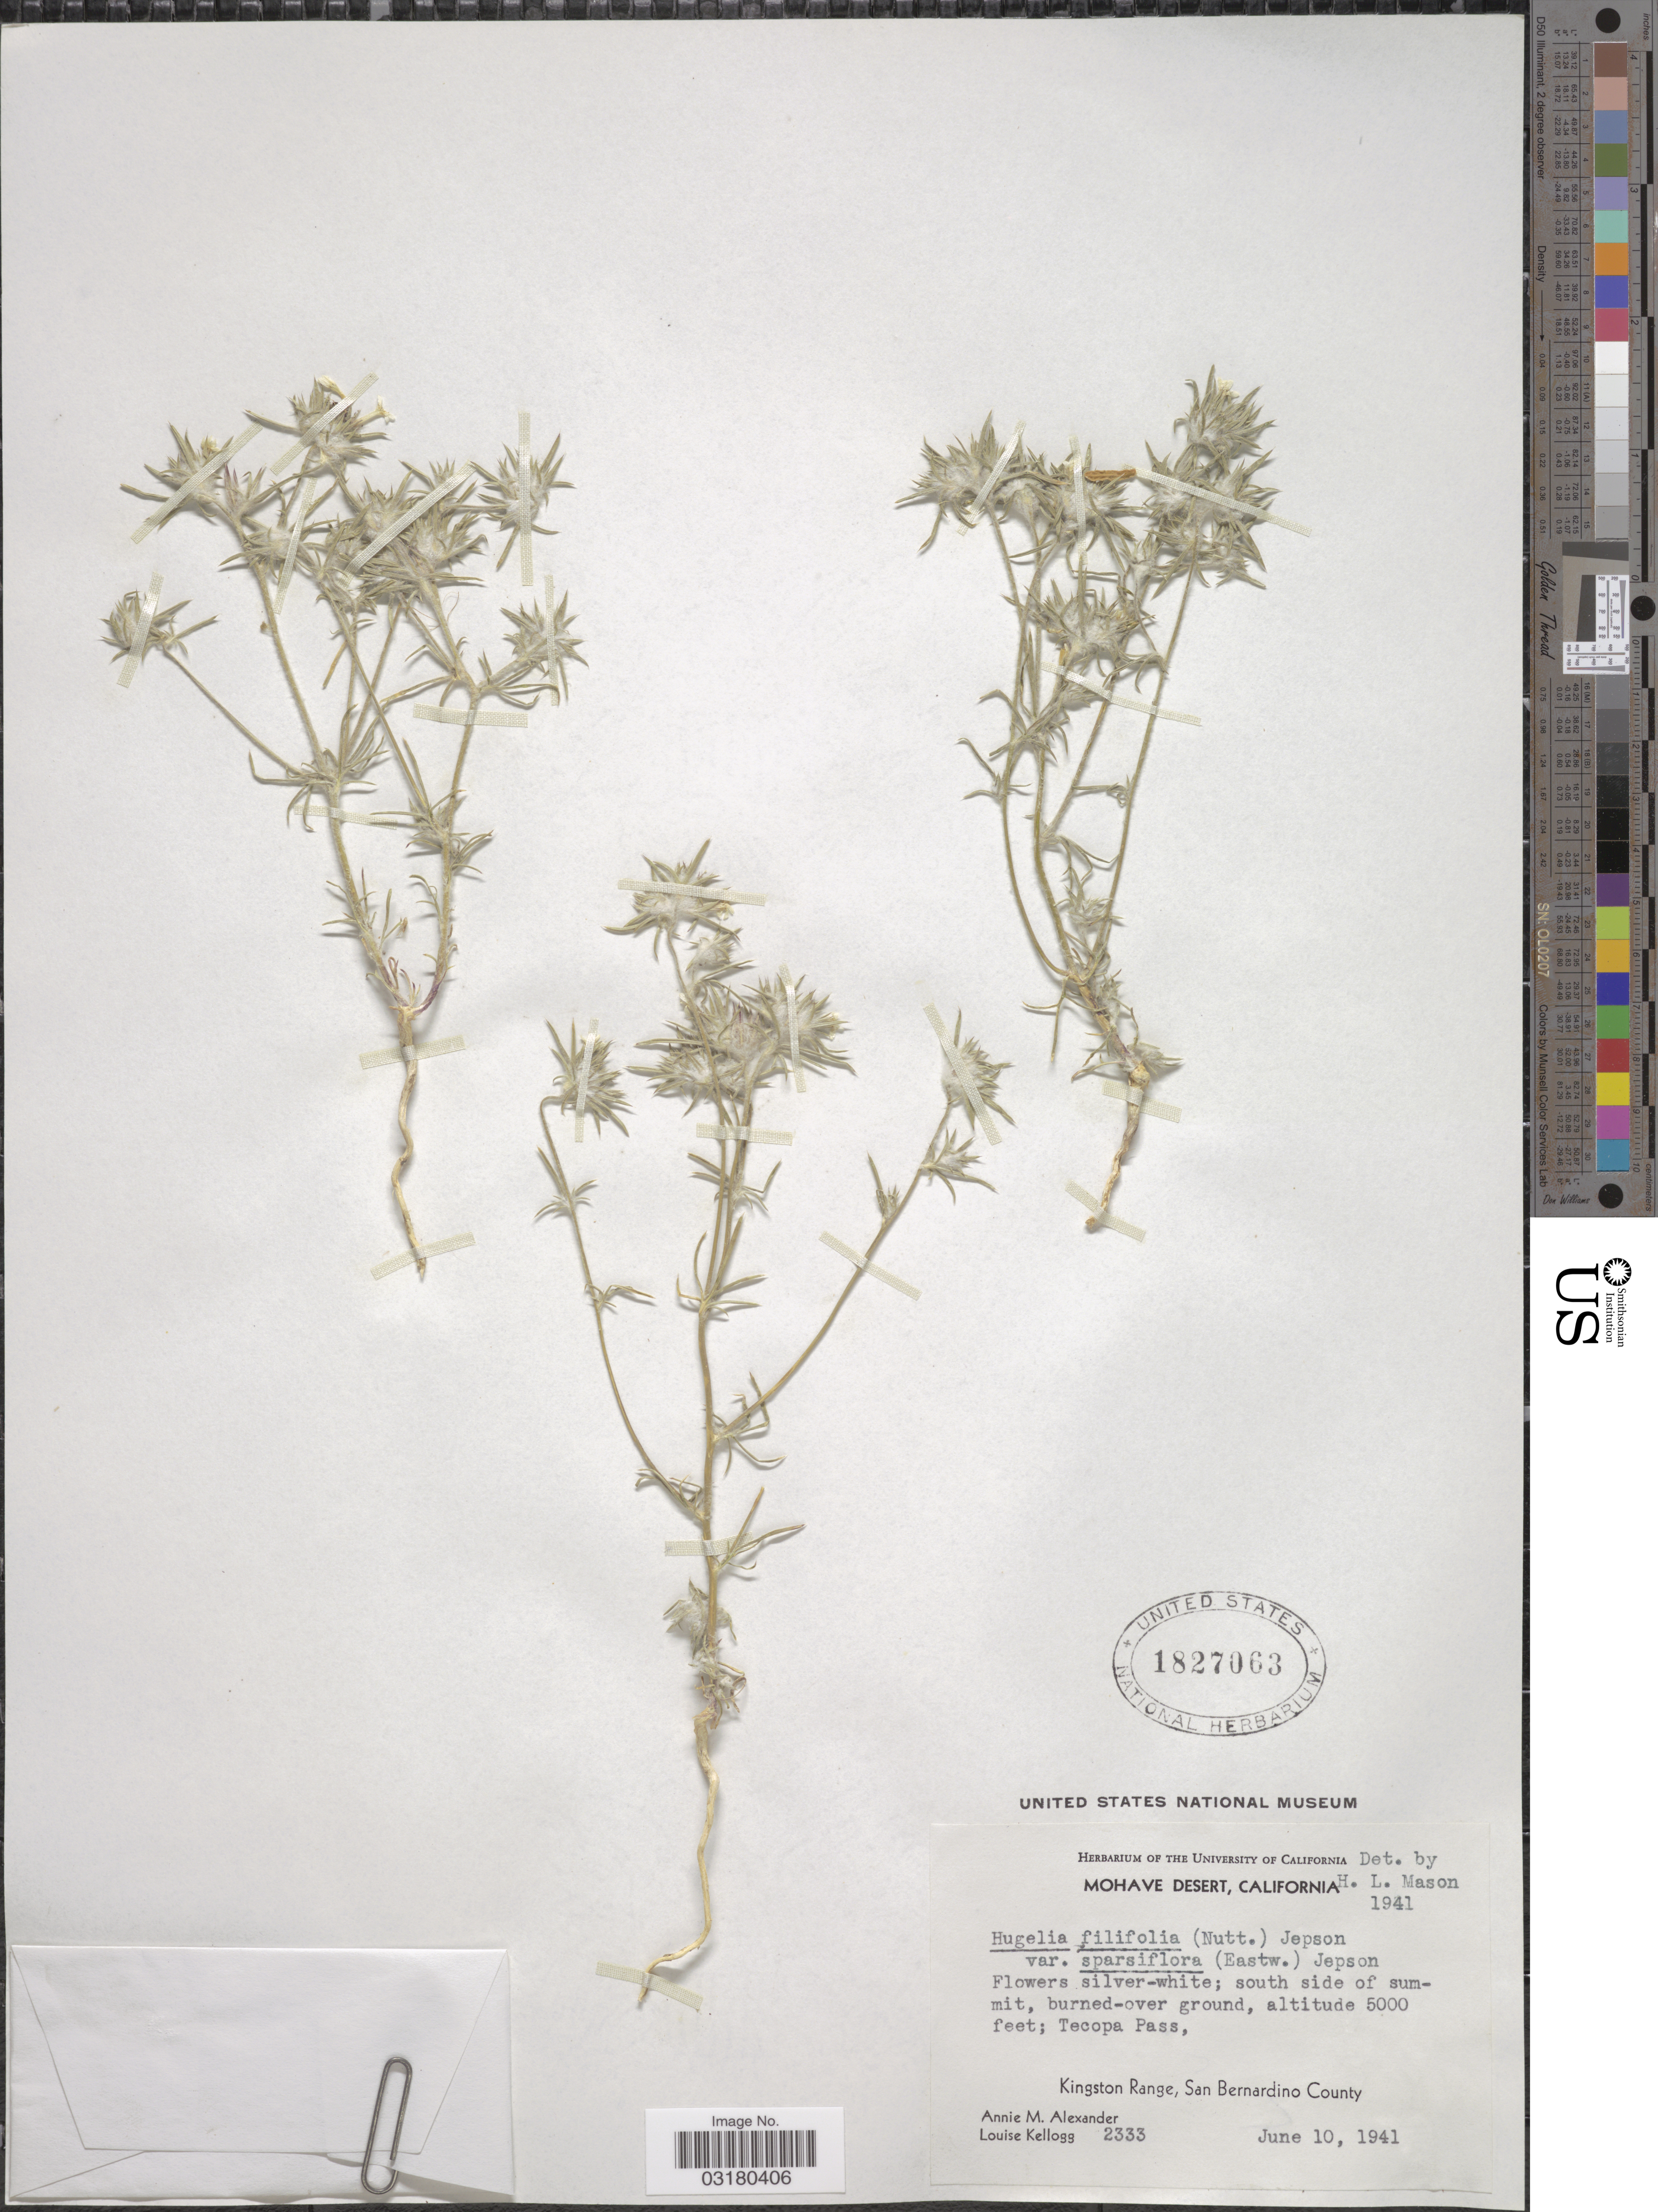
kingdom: Plantae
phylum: Tracheophyta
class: Magnoliopsida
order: Ericales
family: Polemoniaceae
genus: Eriastrum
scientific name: Eriastrum sparsiflorum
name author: (Eastw.) H. Mason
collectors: A. M. Alexander & L. Kellogg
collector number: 2333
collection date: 1941-06-10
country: United States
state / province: California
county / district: San Bernardino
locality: Mohave Desert, south side of summit, burned-over ground, Tecopa Pass. Kingston Range, San Bernardino County.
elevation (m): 1524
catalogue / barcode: US 1827063